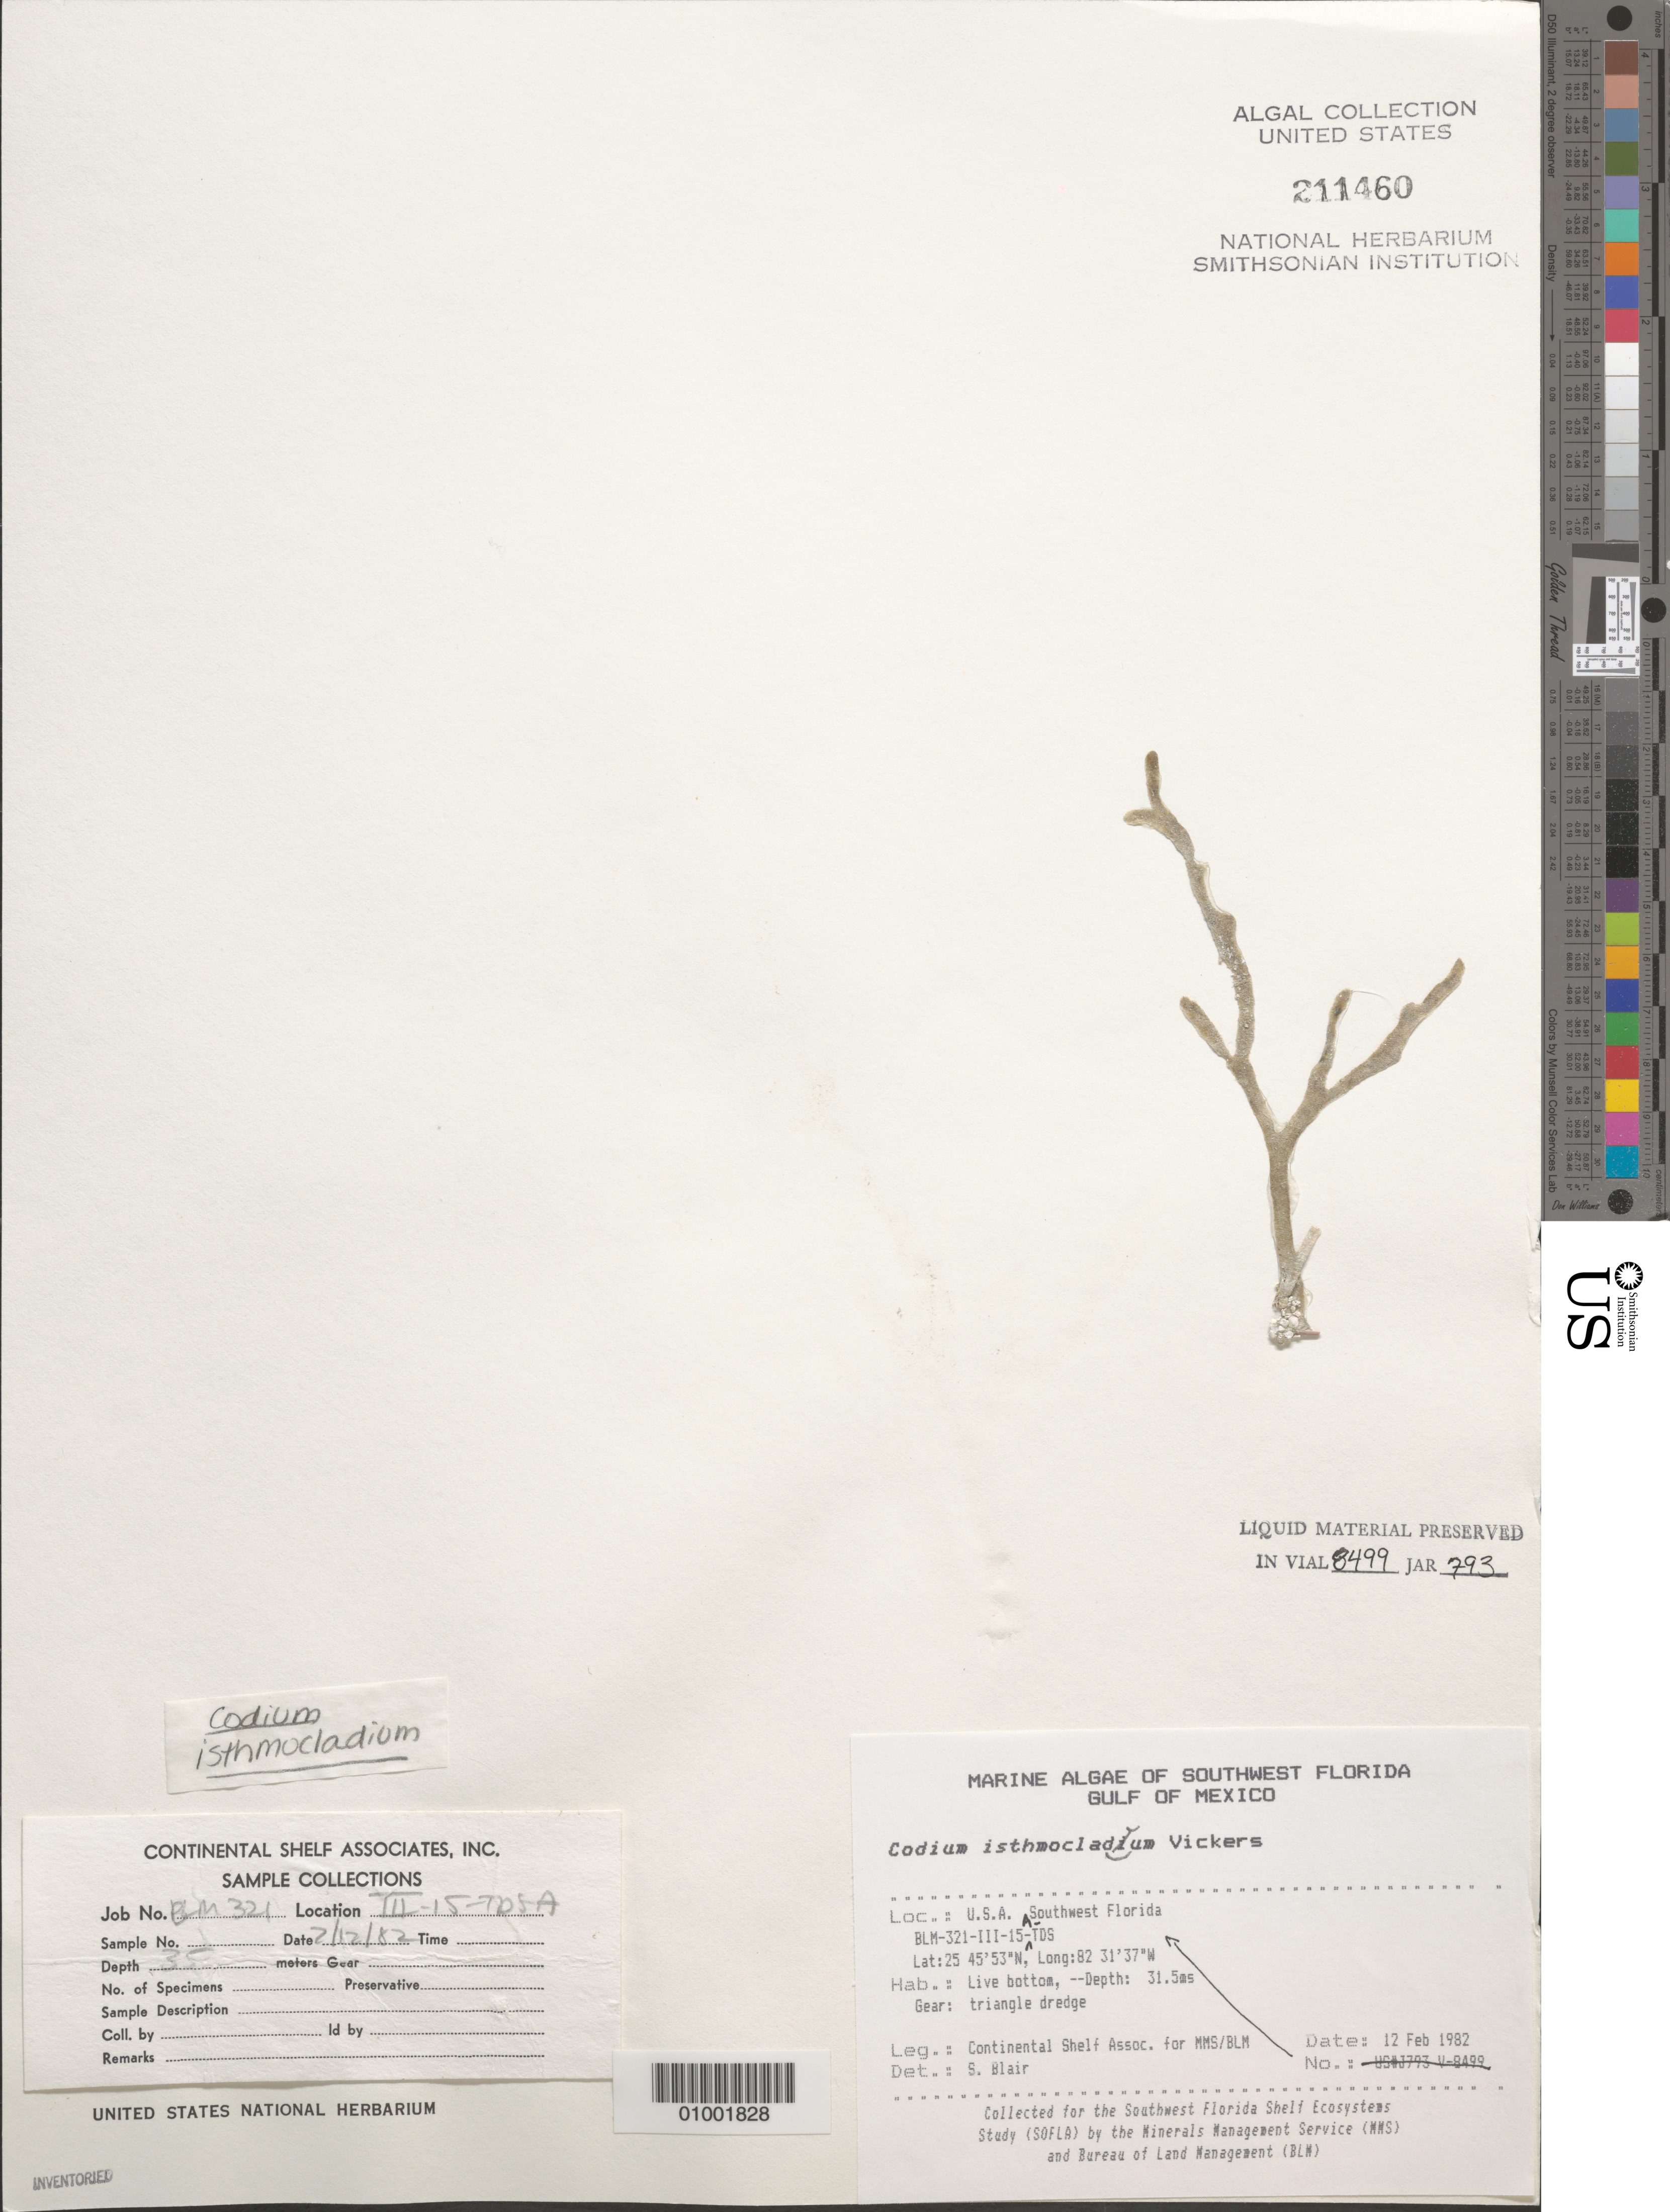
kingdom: Plantae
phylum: Chlorophyta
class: Ulvophyceae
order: Bryopsidales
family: Codiaceae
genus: Codium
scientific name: Codium isthmocladum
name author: Vickers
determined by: Blair, S. M.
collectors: Continental Shelf Associates for the MMS/BLM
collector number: BLM-321-III-15-A-TDS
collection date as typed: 12 Feb 1982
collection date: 1982-02-12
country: United States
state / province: Florida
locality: Gulf of Mexico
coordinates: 25 45'53"N, 82 31'37"W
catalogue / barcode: US 211460